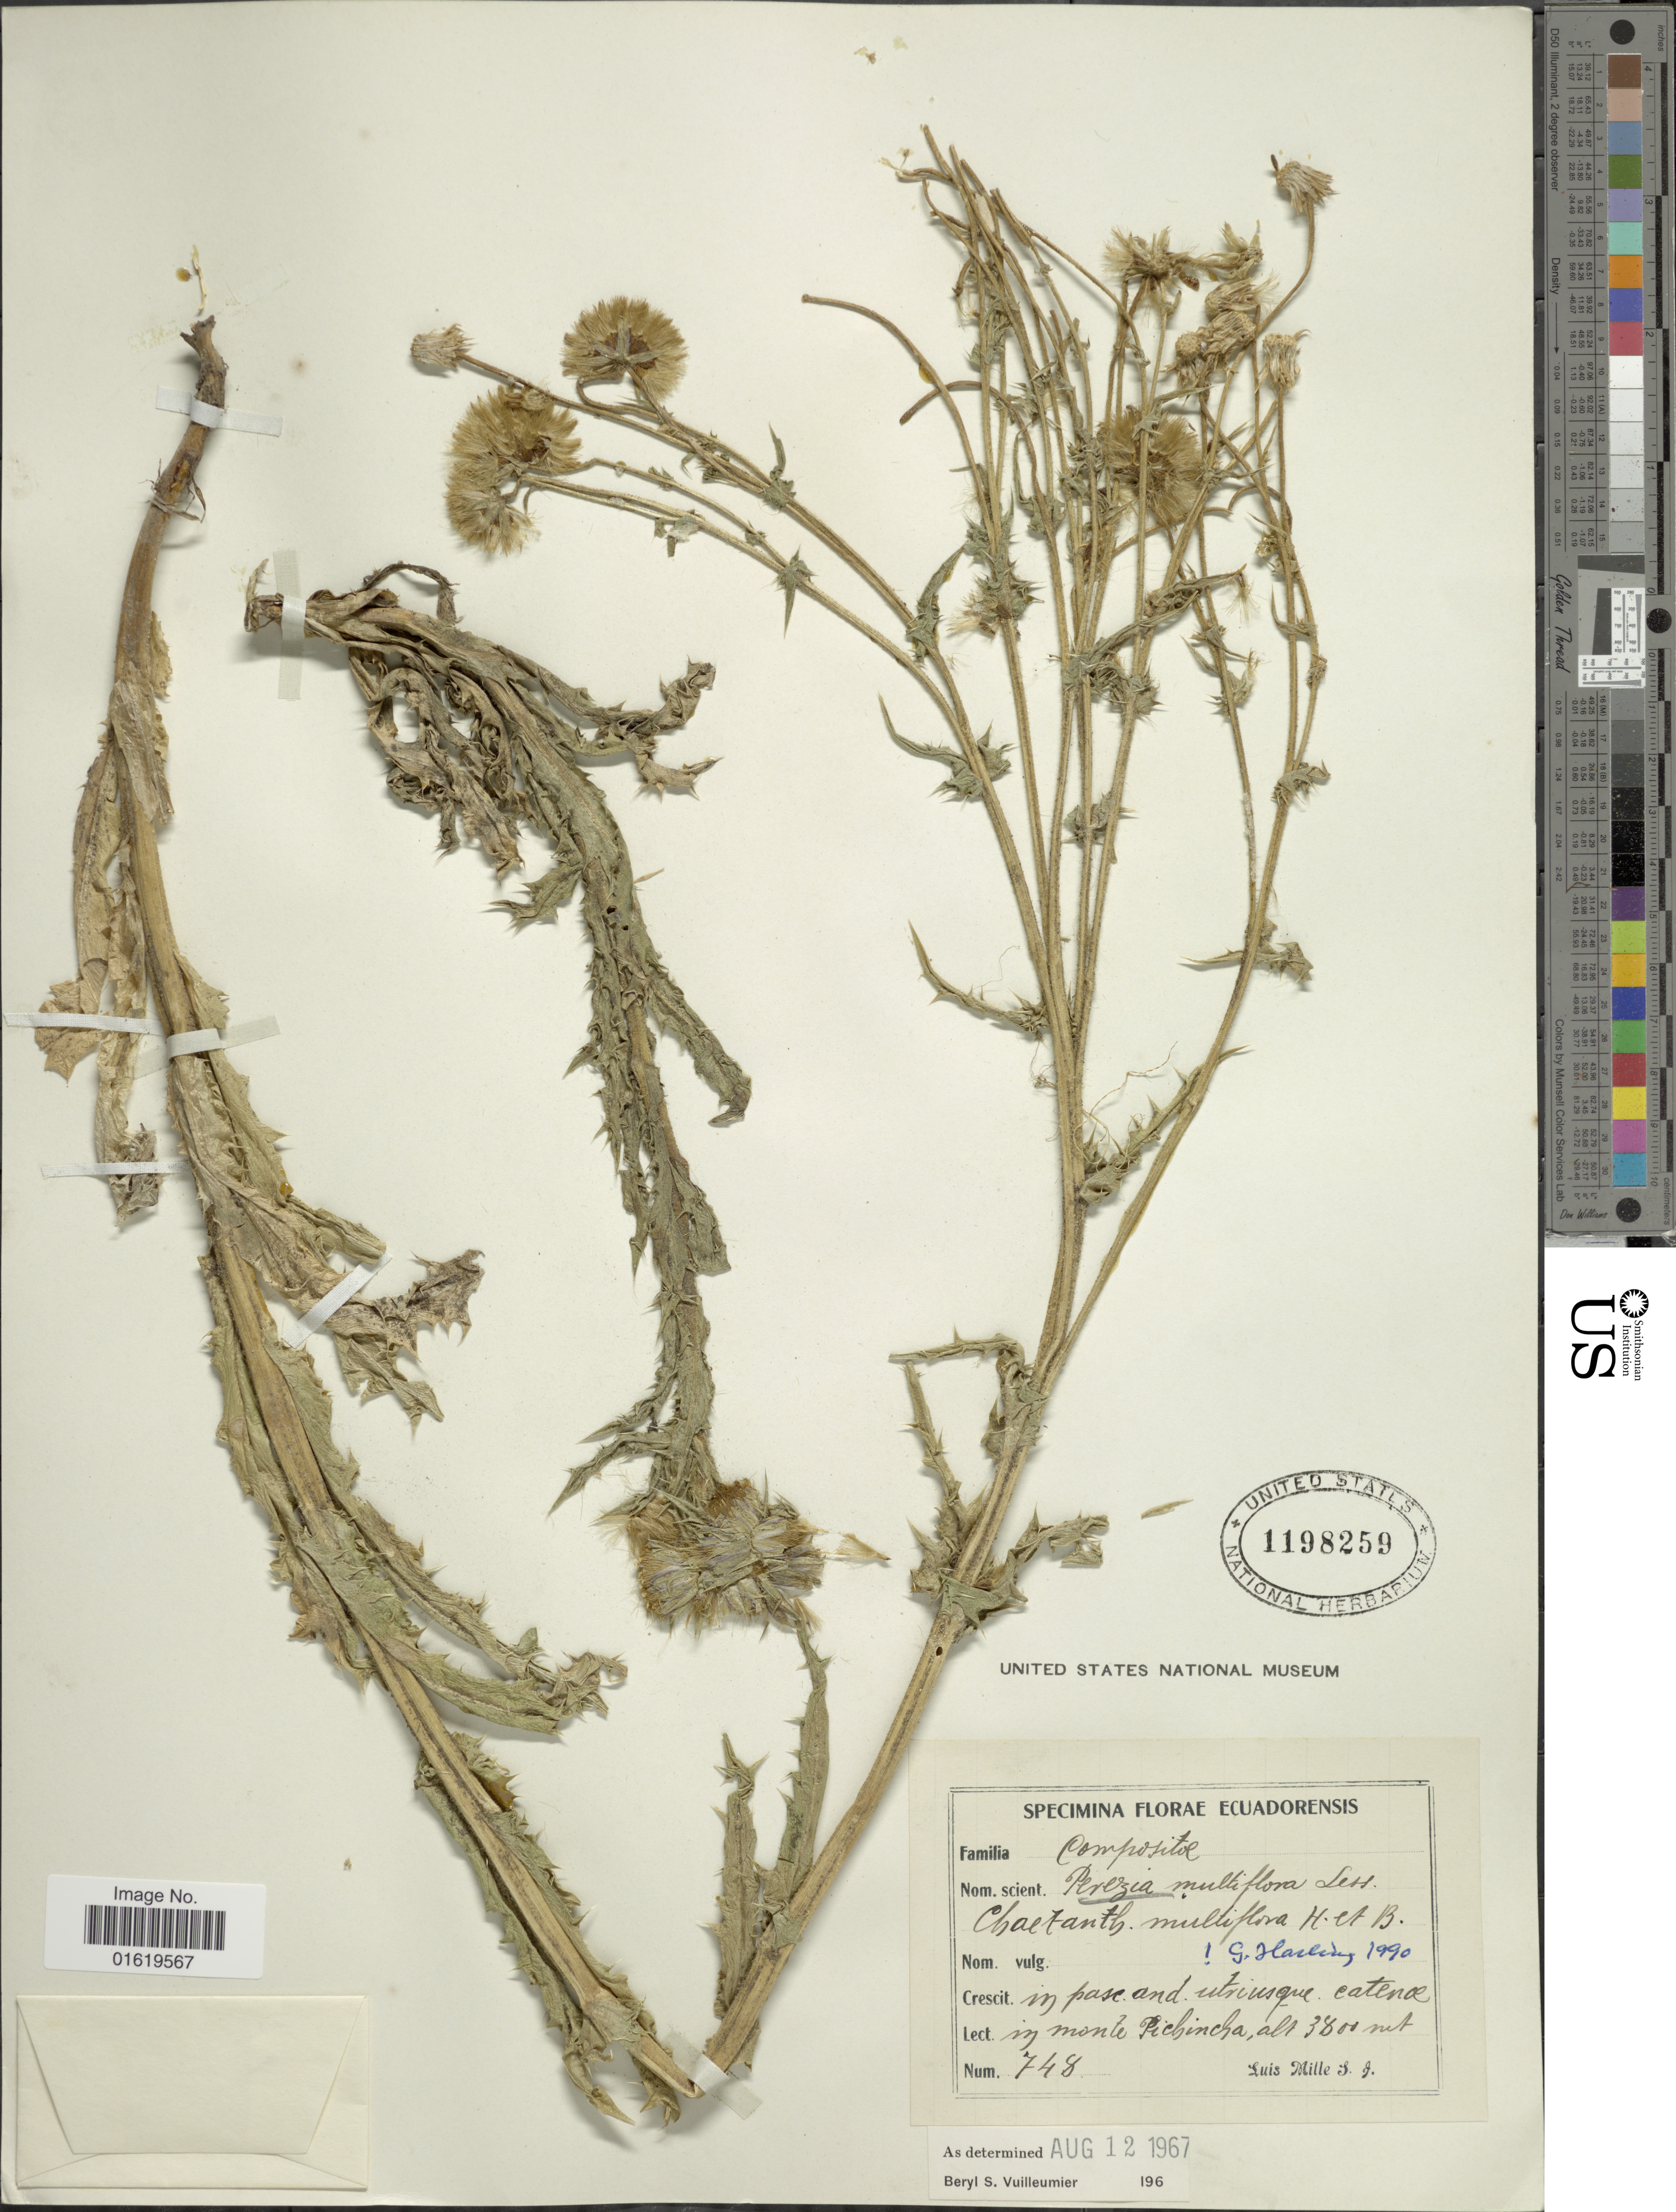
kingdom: Plantae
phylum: Tracheophyta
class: Magnoliopsida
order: Asterales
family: Asteraceae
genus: Perezia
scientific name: Perezia multiflora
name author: Less.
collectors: L. Mille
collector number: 748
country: Ecuador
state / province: Pichincha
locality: In monte Pichincha.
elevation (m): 3800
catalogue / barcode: US 1198259